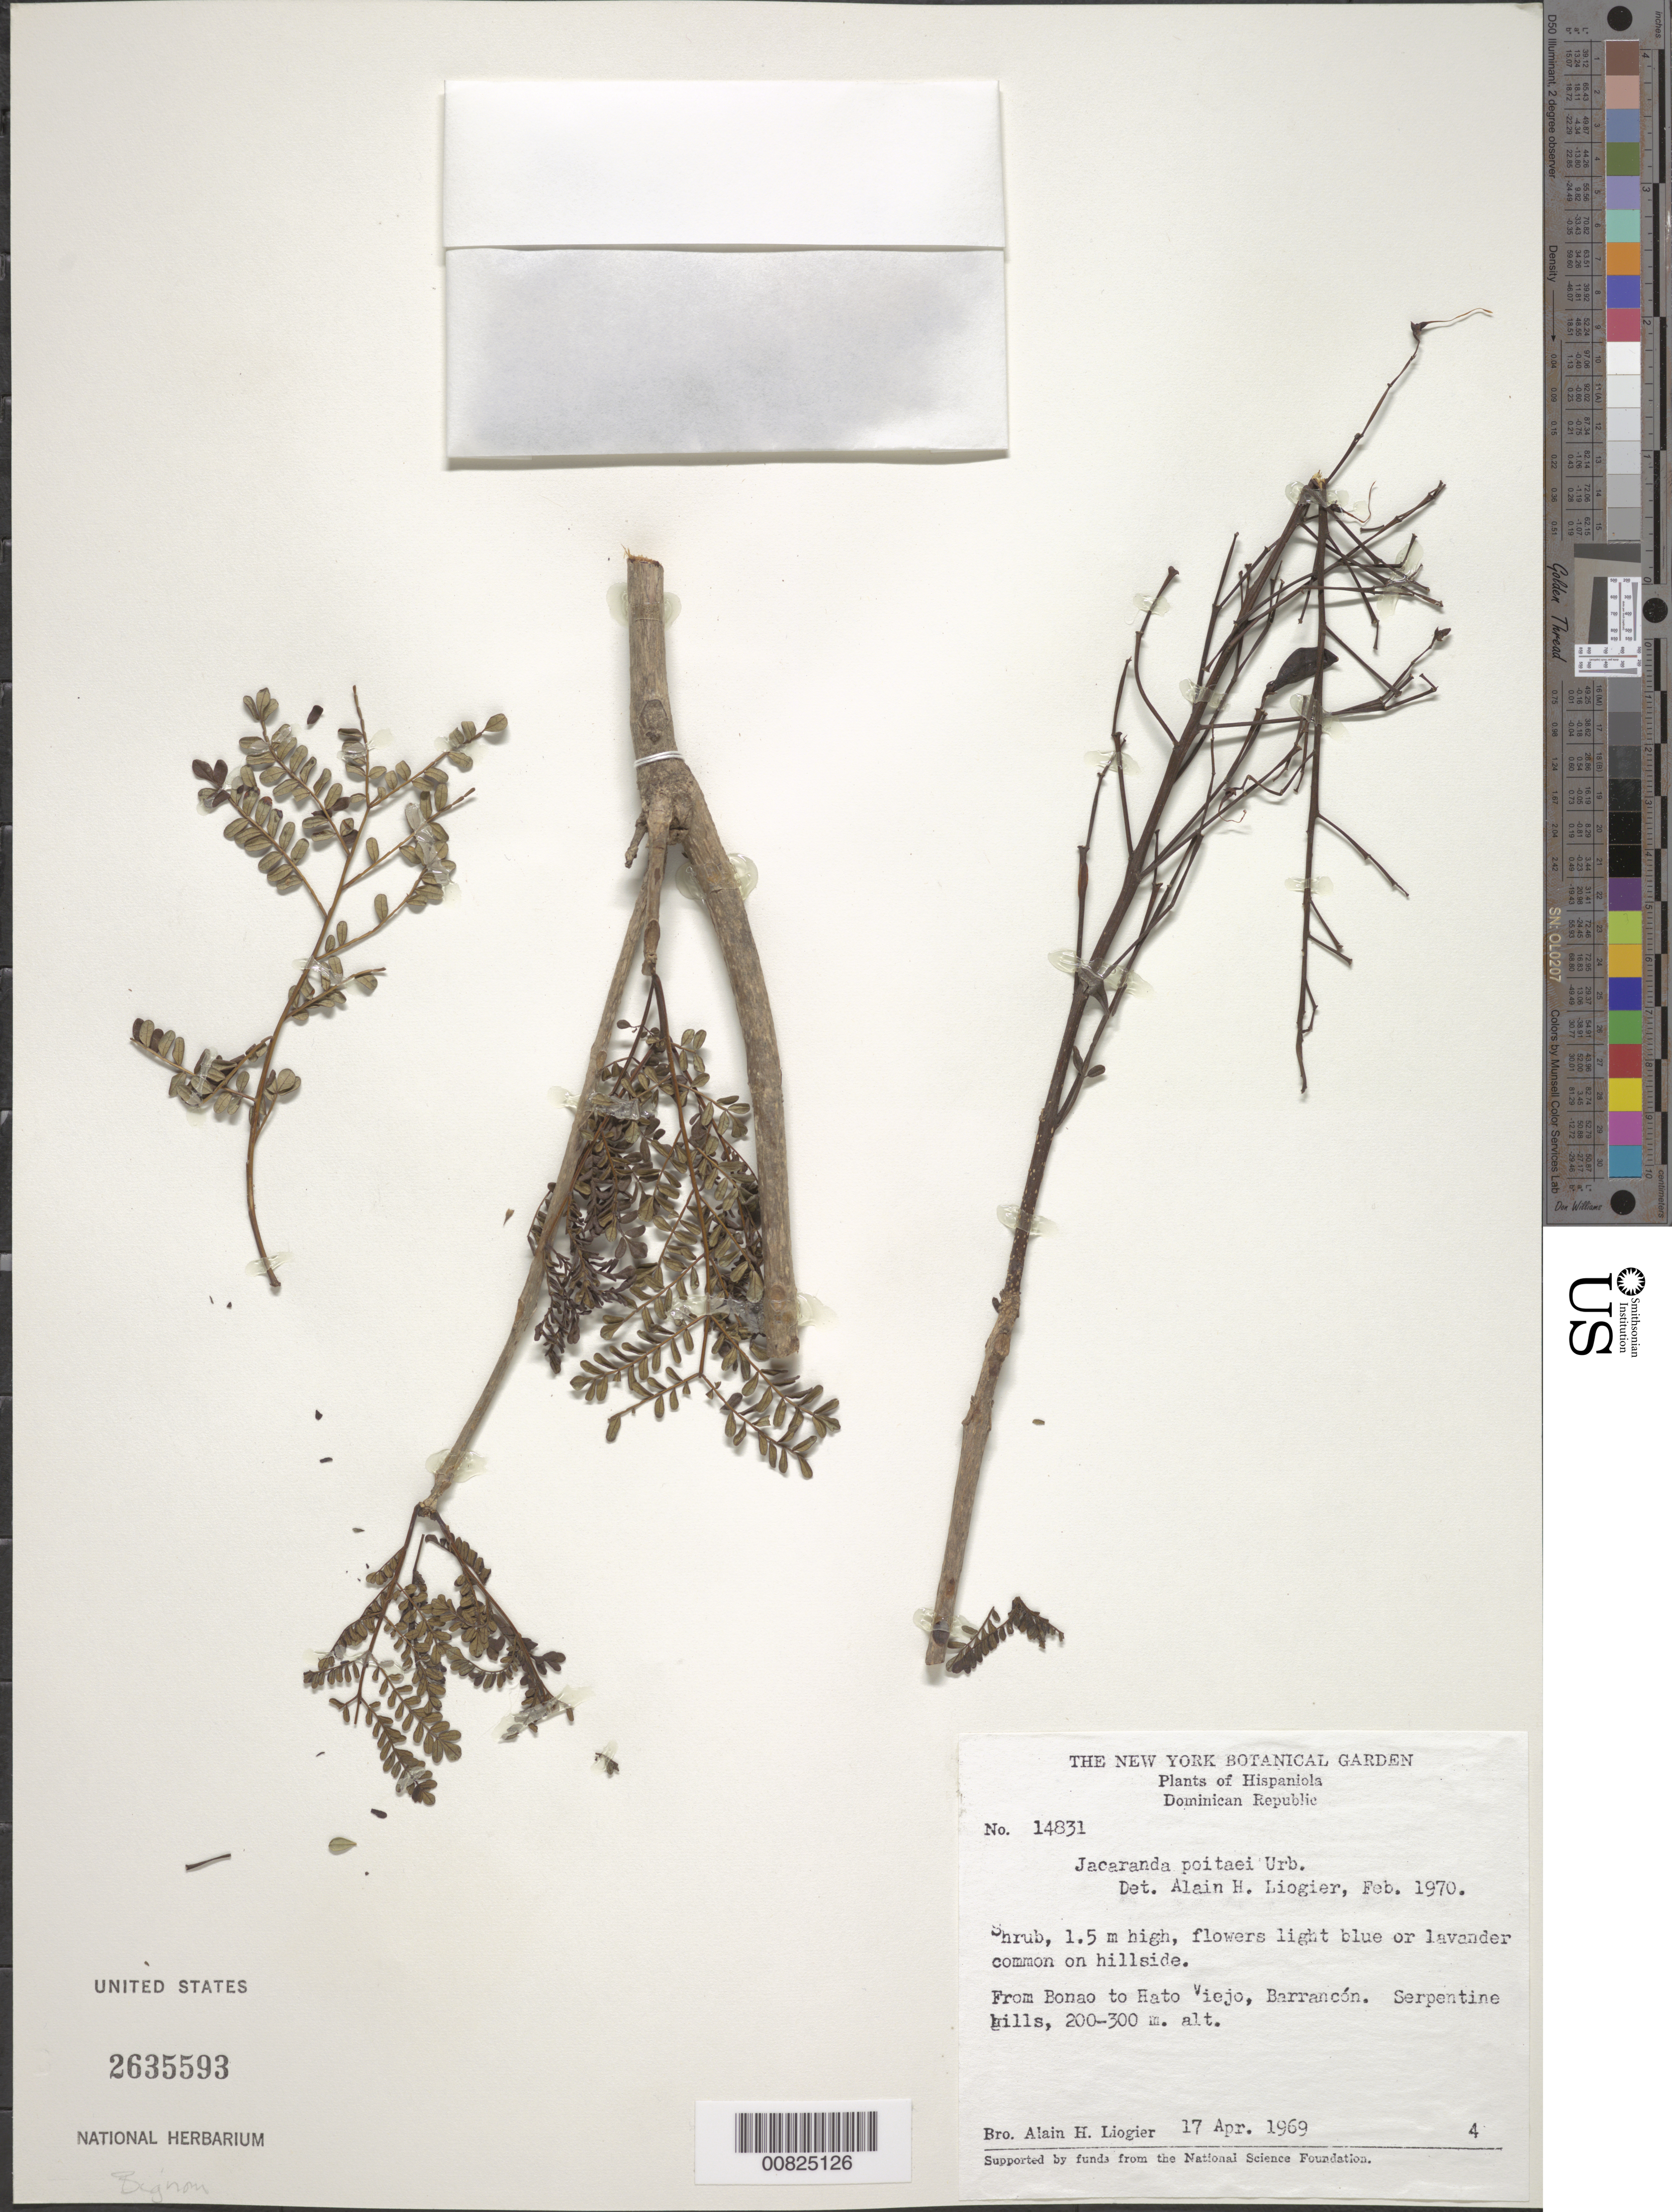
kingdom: Plantae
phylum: Tracheophyta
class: Magnoliopsida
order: Lamiales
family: Bignoniaceae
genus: Jacaranda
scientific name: Jacaranda poitaei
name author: Urb.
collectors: A. H. Liogier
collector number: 14831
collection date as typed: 17 Apr 1969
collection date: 1969-04-17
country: Dominican Republic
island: Hispaniola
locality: From Bonao to Hato Viejo, Barrancón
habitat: Serpentine hills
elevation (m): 200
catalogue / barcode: US 2635593